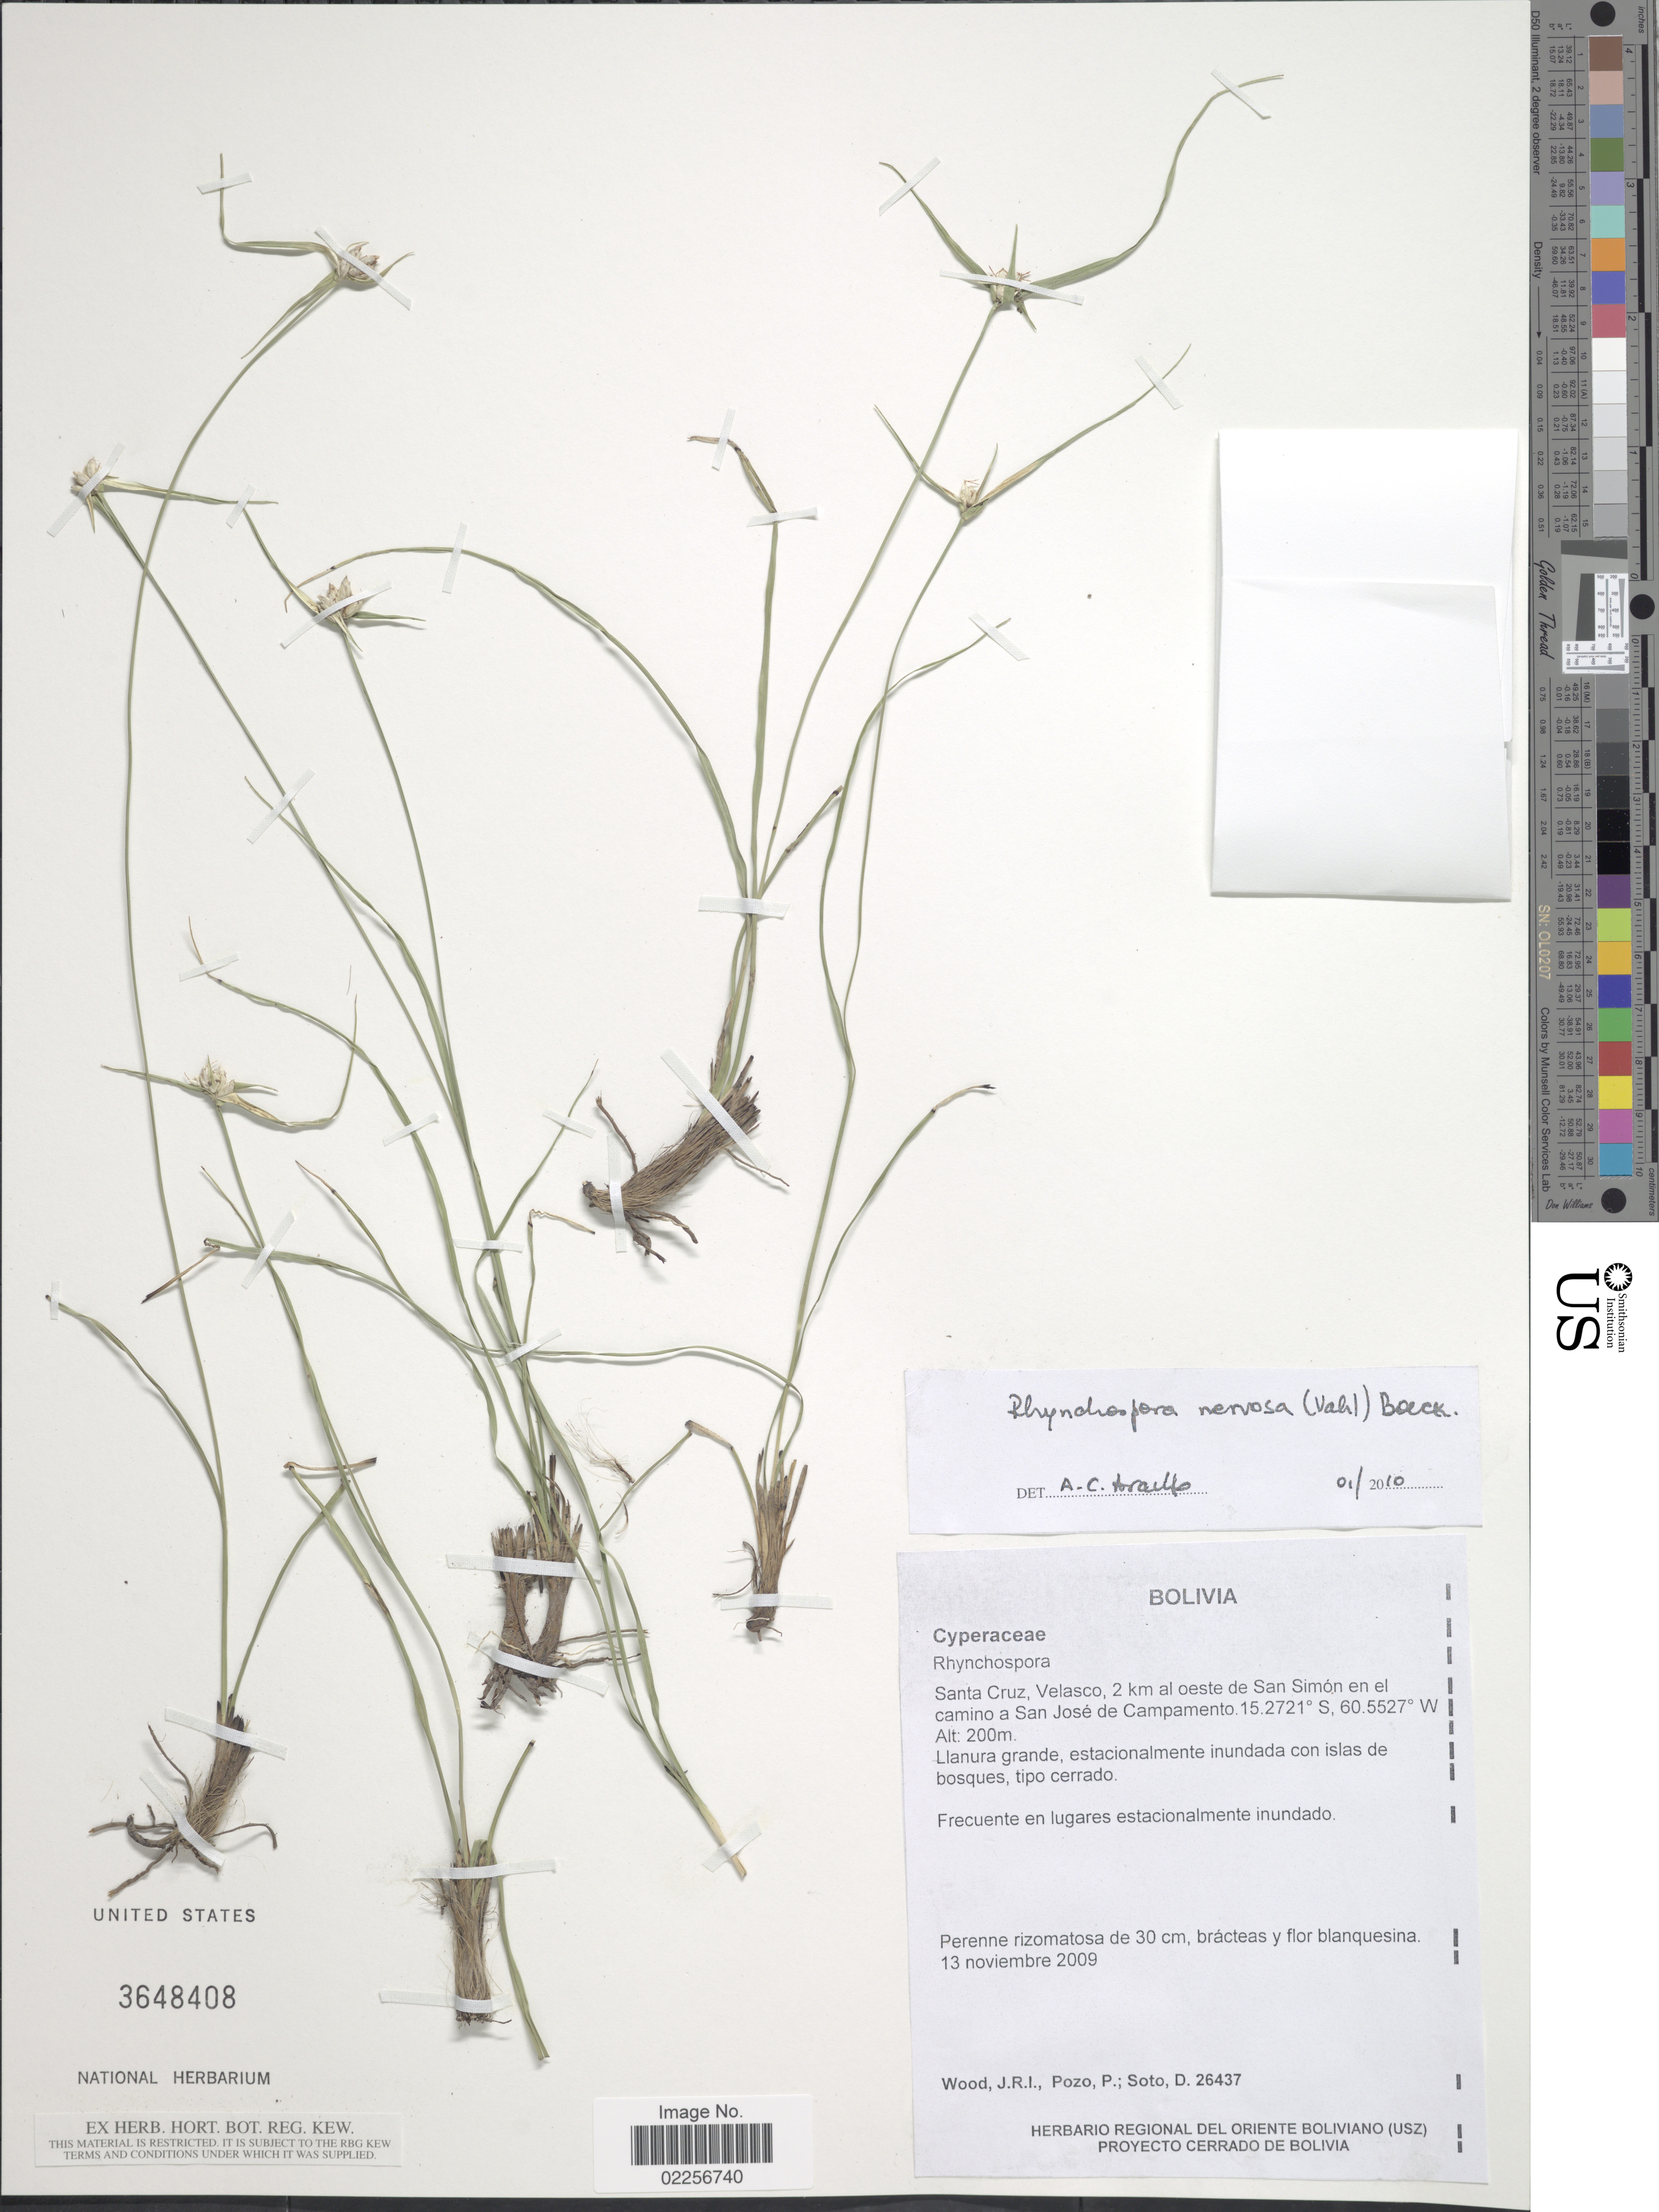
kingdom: Plantae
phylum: Tracheophyta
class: Liliopsida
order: Poales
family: Cyperaceae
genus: Rhynchospora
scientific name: Rhynchospora nervosa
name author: (Vahl) Boeckeler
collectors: J. R. I. Wood, P. Pozo & D. Soto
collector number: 26437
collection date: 2009-11-13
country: Bolivia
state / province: Santa Cruz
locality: Velasco, 2 km al oeste de San Simon en el camino a San Jose de Campamento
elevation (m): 200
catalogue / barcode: US 3648408